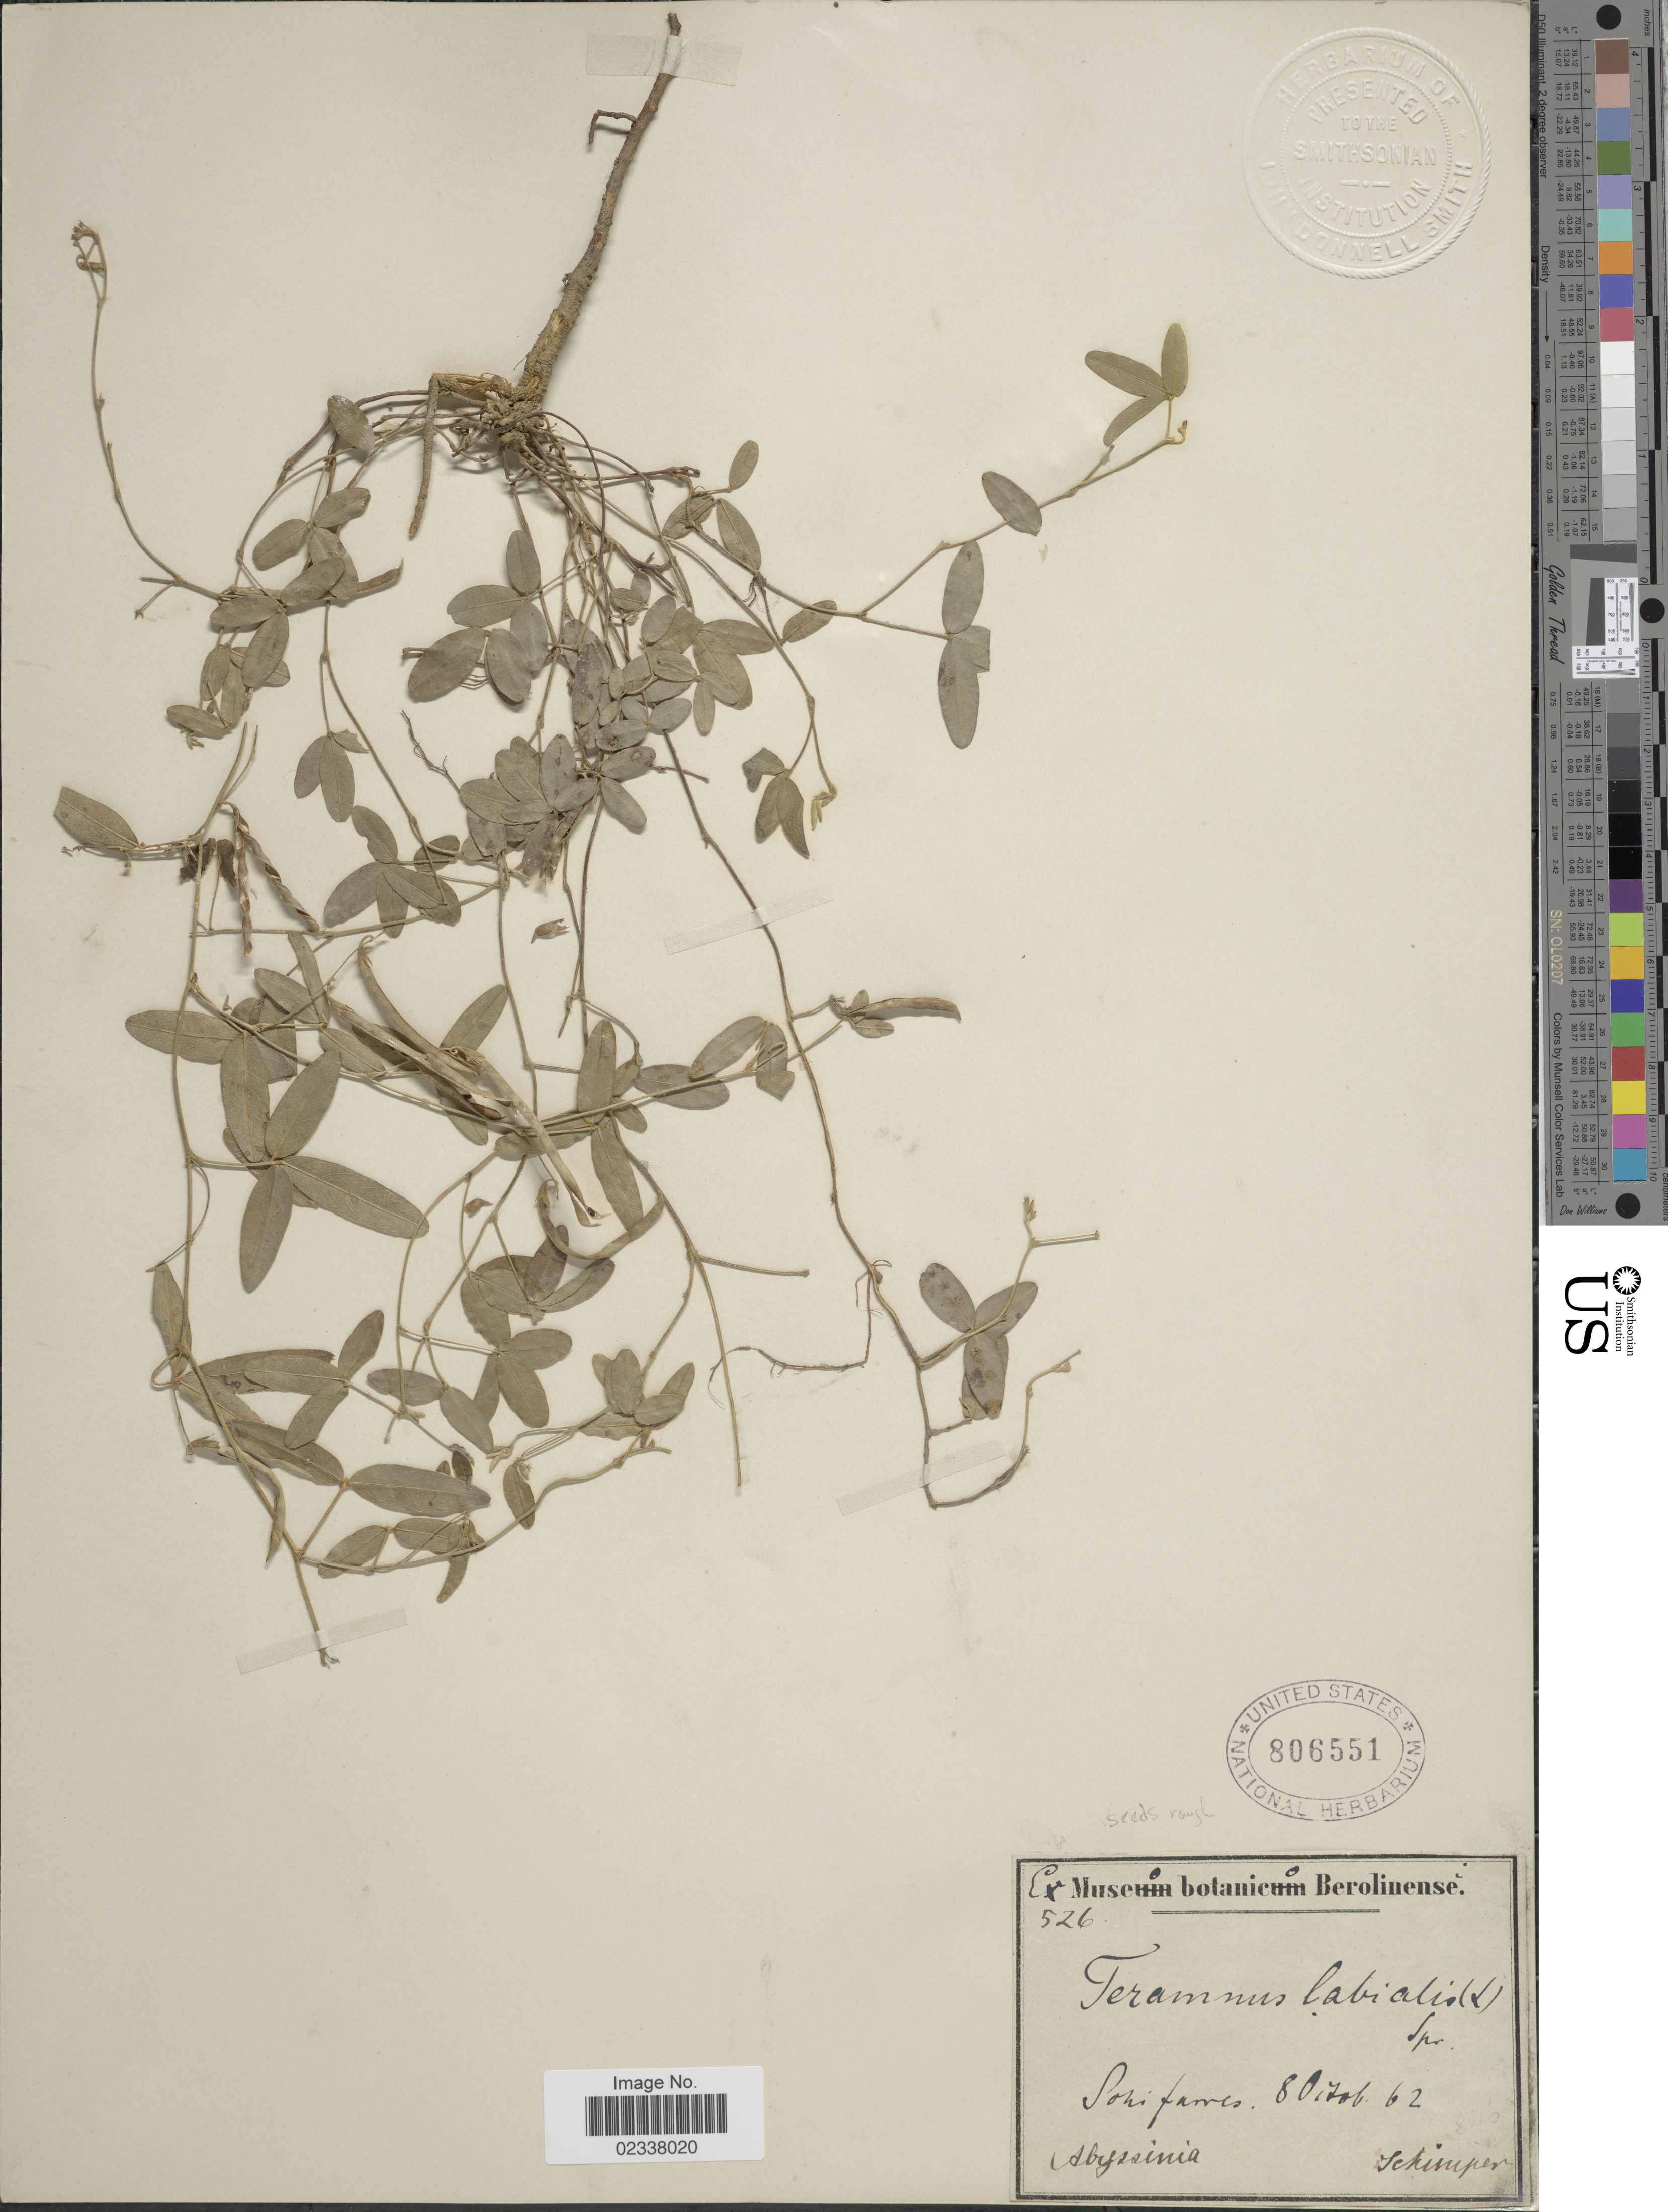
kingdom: Plantae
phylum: Tracheophyta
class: Magnoliopsida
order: Fabales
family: Fabaceae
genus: Teramnus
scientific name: Teramnus labialis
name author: (L. f.) Spreng.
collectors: -. Schimper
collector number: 526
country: Eritrea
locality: Abyssinia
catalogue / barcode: US 806551